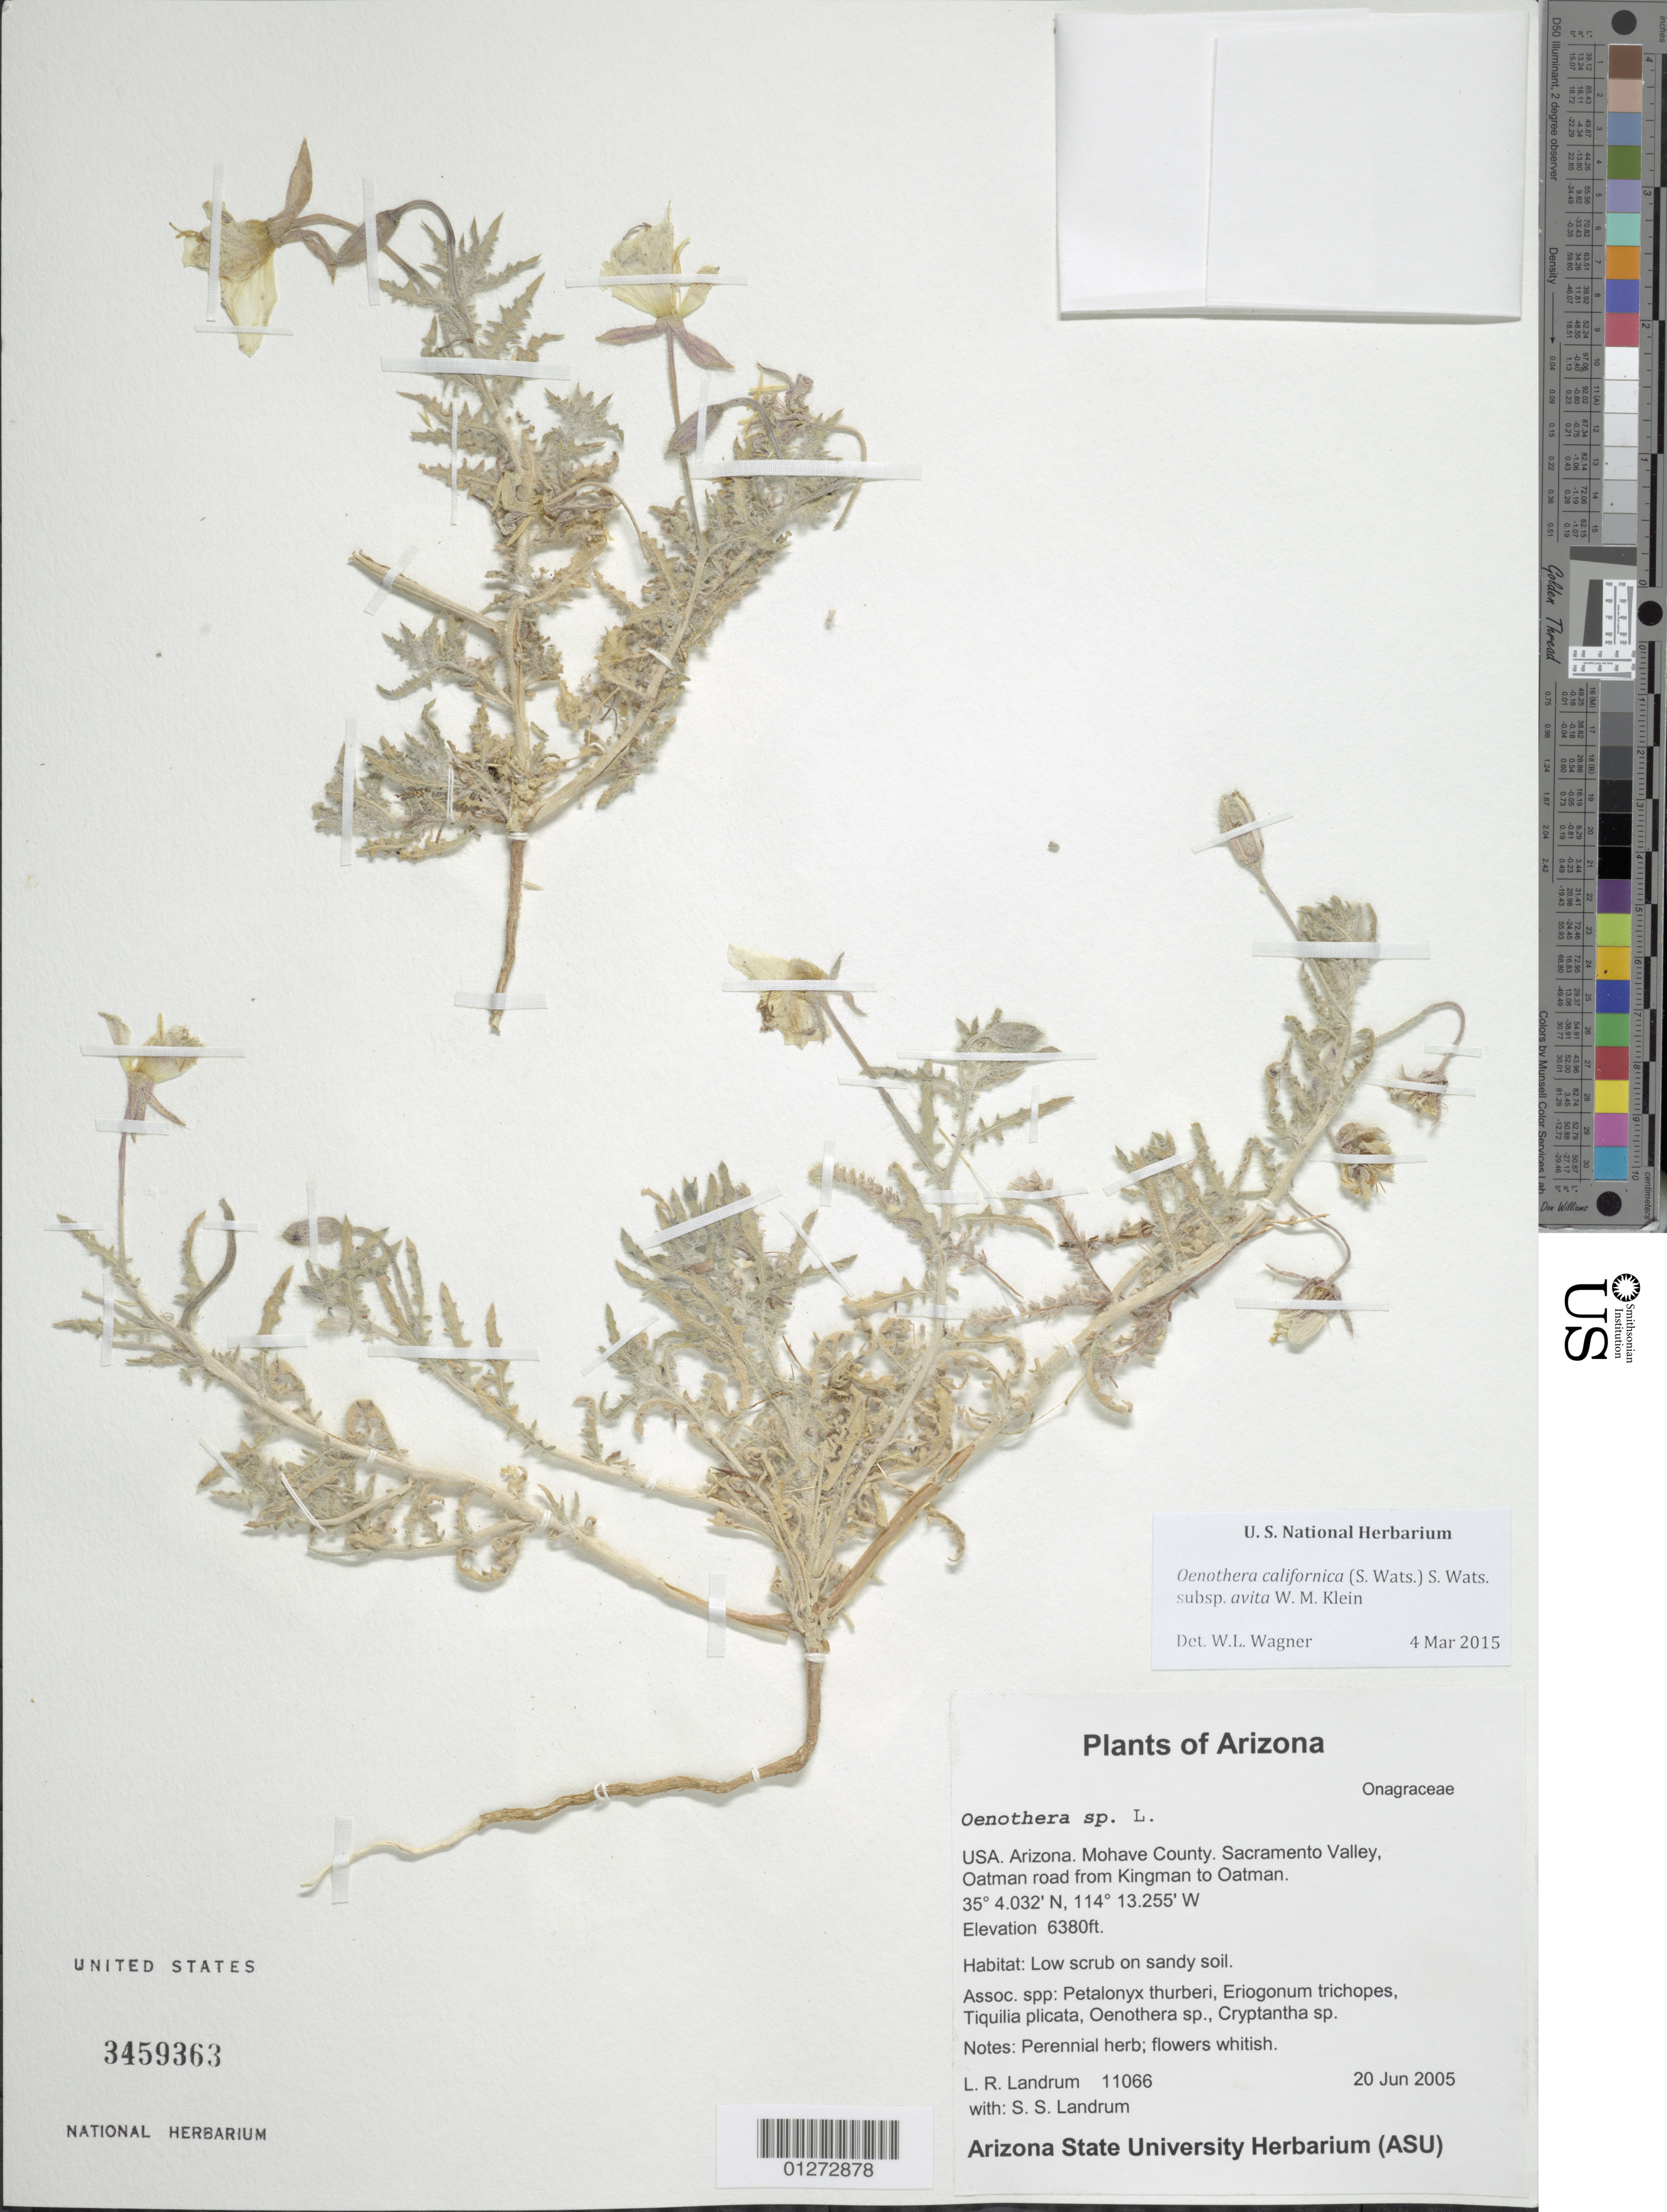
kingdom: Plantae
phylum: Tracheophyta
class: Magnoliopsida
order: Myrtales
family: Onagraceae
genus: Oenothera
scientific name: Oenothera avita subsp. avita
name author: (W.M. Klein) W.M. Klein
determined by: Wagner, W. L., (BOT), Smithsonian Institution - National Museum of Natural History (UNITED STATES)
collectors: L. R. Landrum & S. Landrum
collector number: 11066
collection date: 2005-06-20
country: United States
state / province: Arizona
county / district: Mohave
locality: Sacramento Valley, Oatman Road from Kingman to Oatman.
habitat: Low scrub on sandy soil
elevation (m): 1945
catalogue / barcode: US 3459363